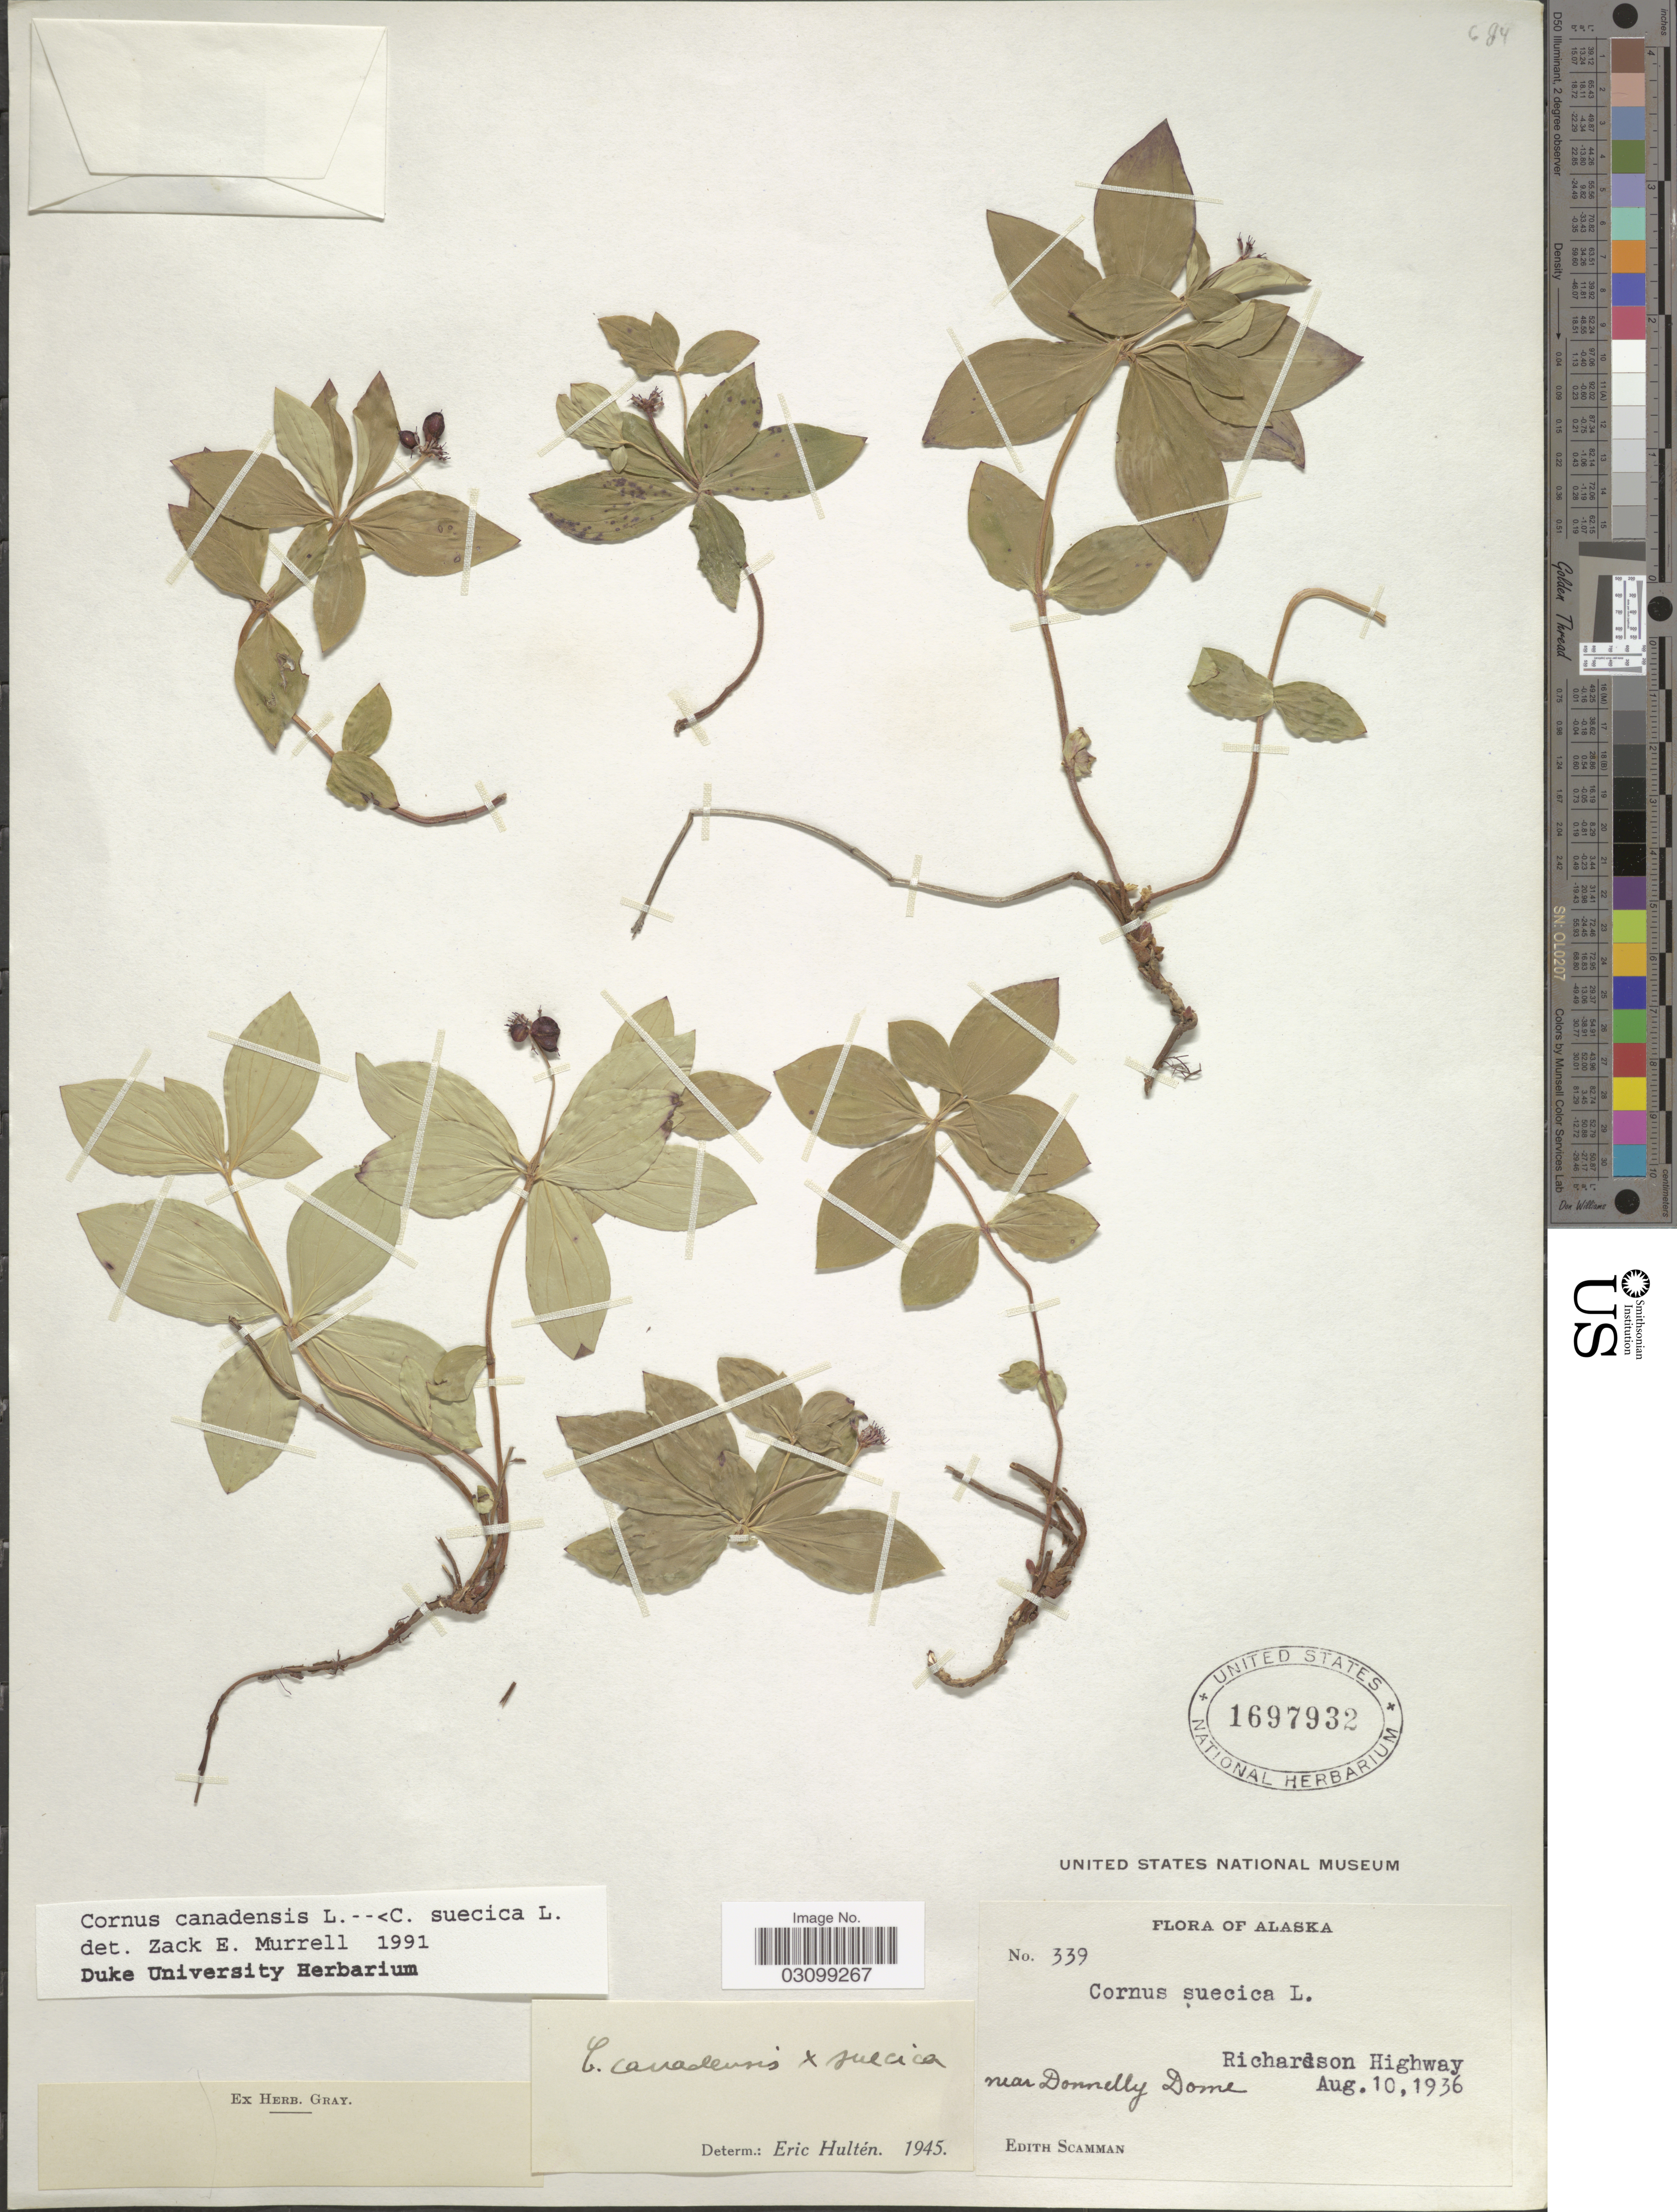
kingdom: Plantae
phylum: Tracheophyta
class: Magnoliopsida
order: Cornales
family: Cornaceae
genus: Cornus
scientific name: Cornus sp.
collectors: E. Scamman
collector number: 339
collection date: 1936-08-10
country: United States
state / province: Alaska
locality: Richardson Highway near Donnelly Dome.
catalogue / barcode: US 1697932